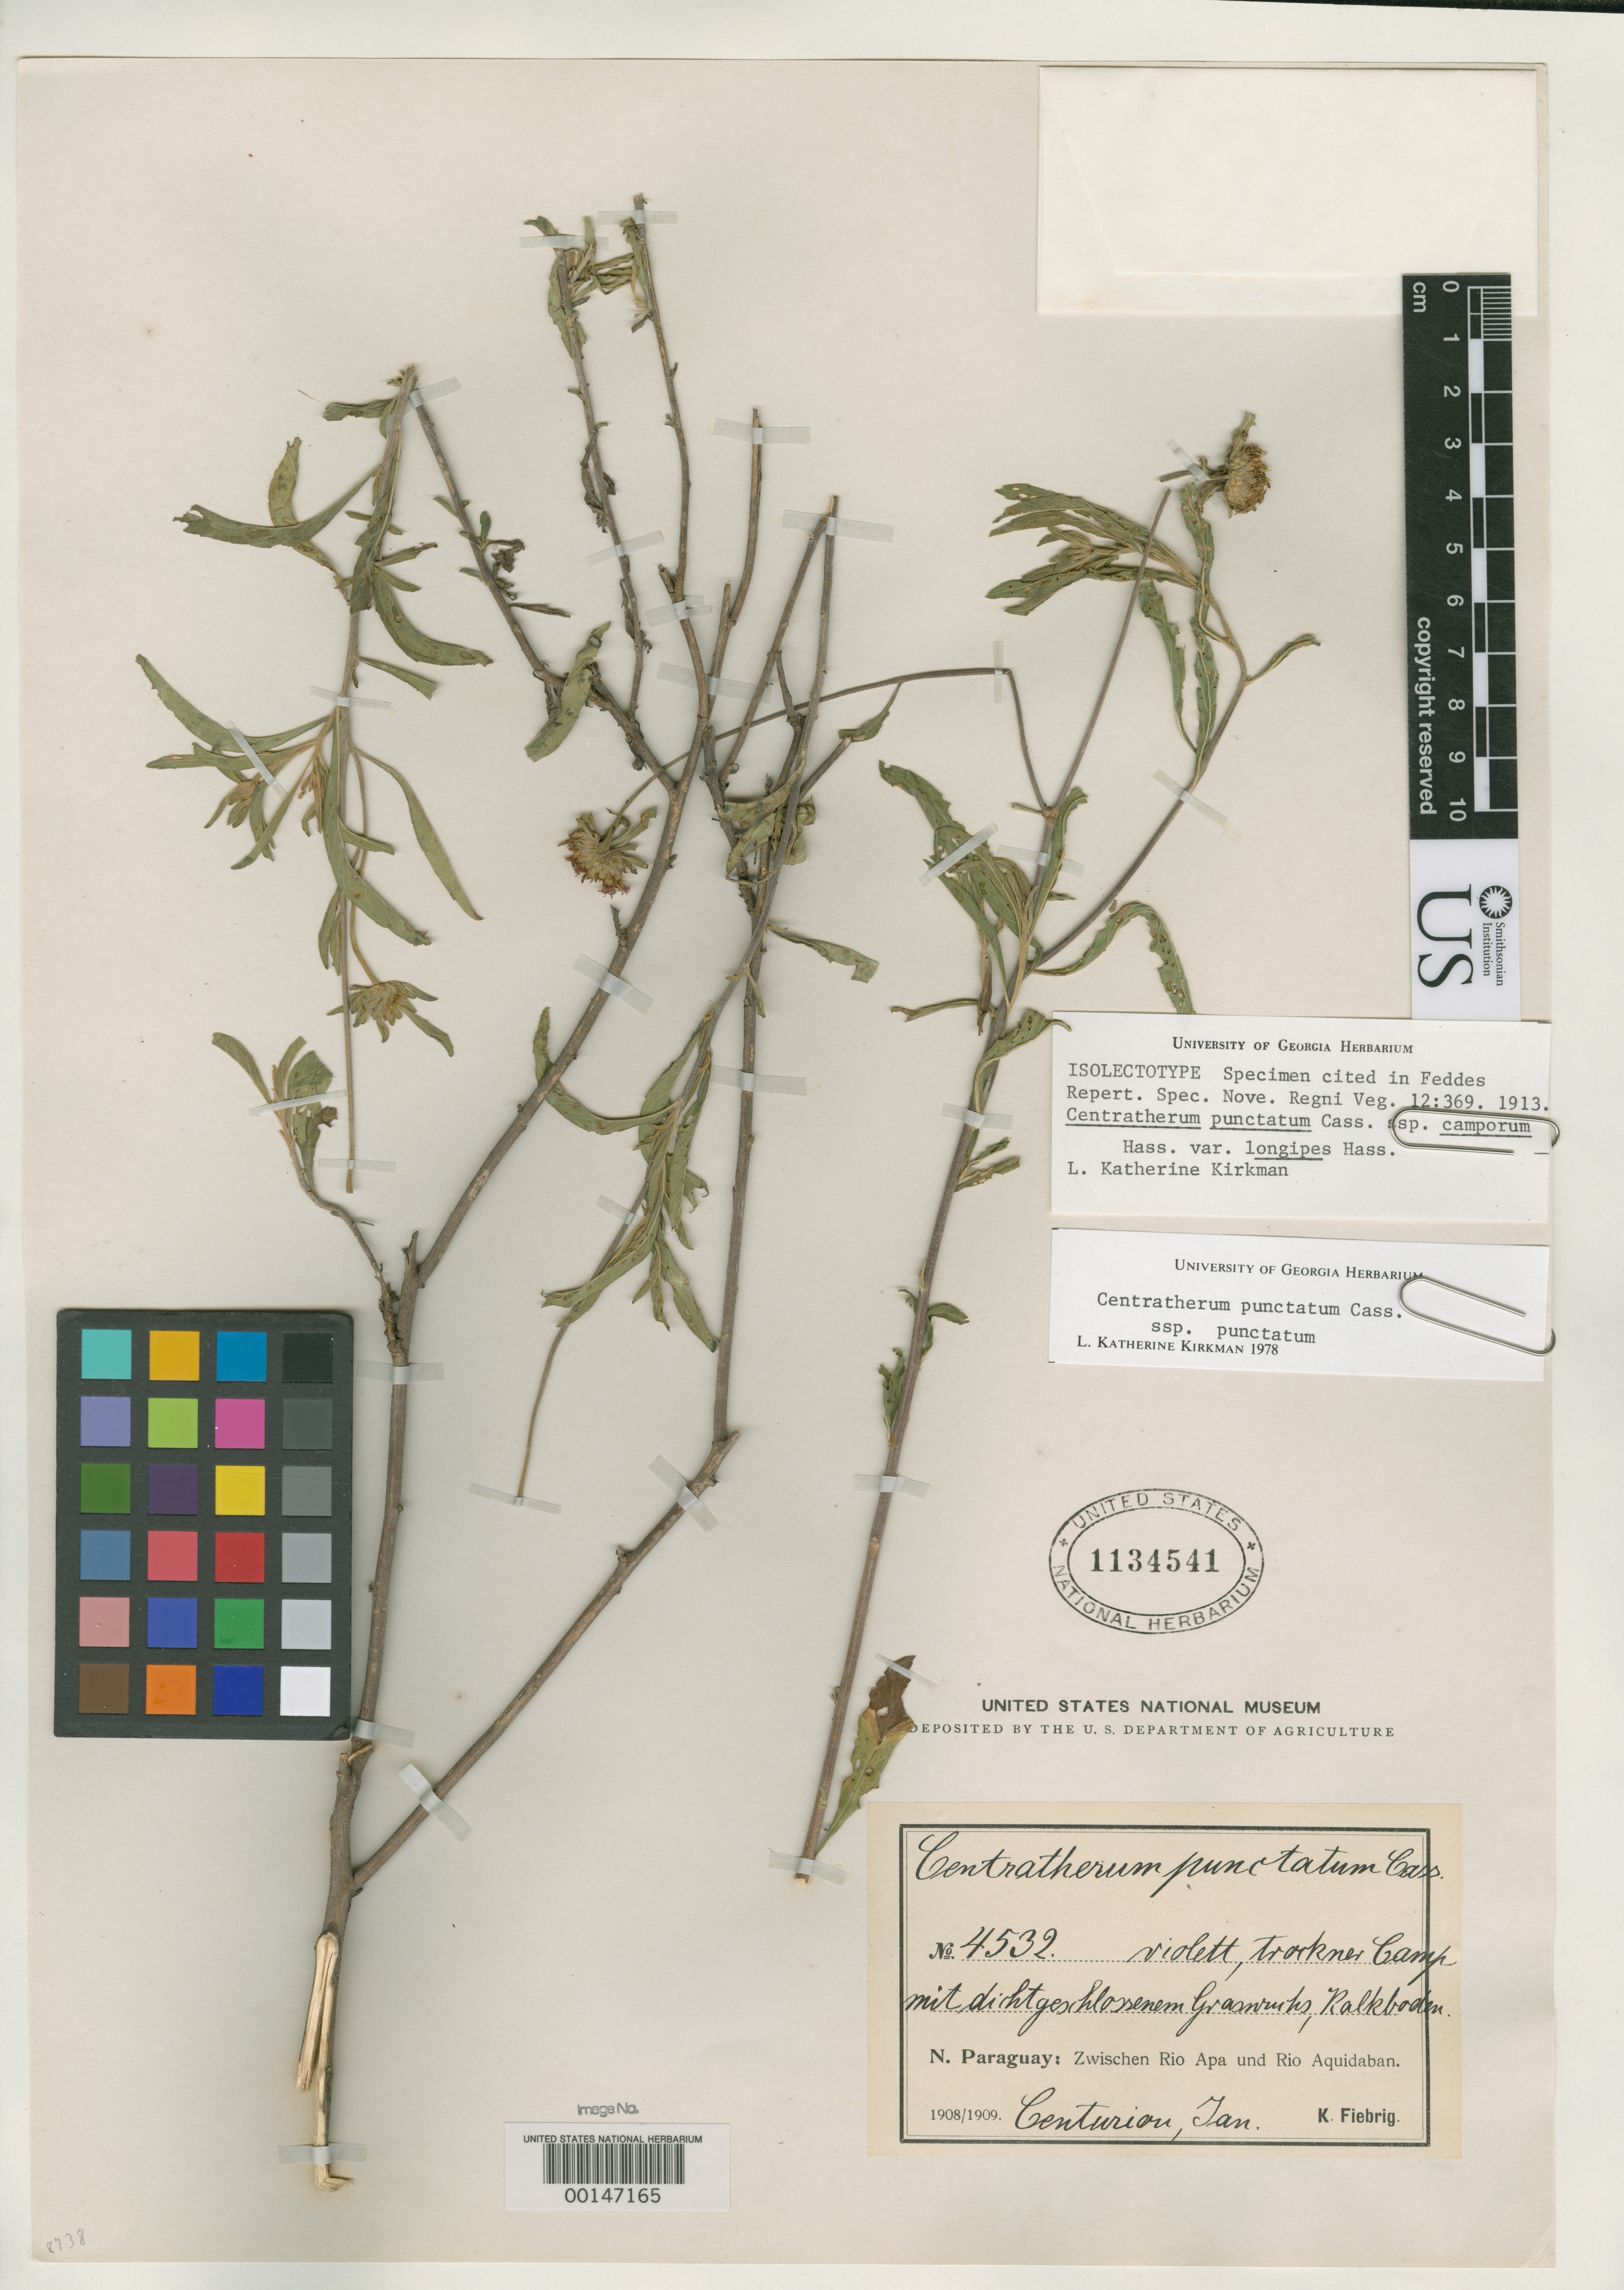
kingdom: Plantae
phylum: Tracheophyta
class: Magnoliopsida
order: Asterales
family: Asteraceae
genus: Centratherum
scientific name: Centratherum punctatum subsp. camporum var. longipes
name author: Hassl.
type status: Isolectotype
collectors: K. Fiebrig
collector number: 4532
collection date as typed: Jan 1908 to -- Jan 1909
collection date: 1908-01/1909-01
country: Paraguay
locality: Zwischen Rio Apa and Rio Aquidaban.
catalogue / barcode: US 1134541